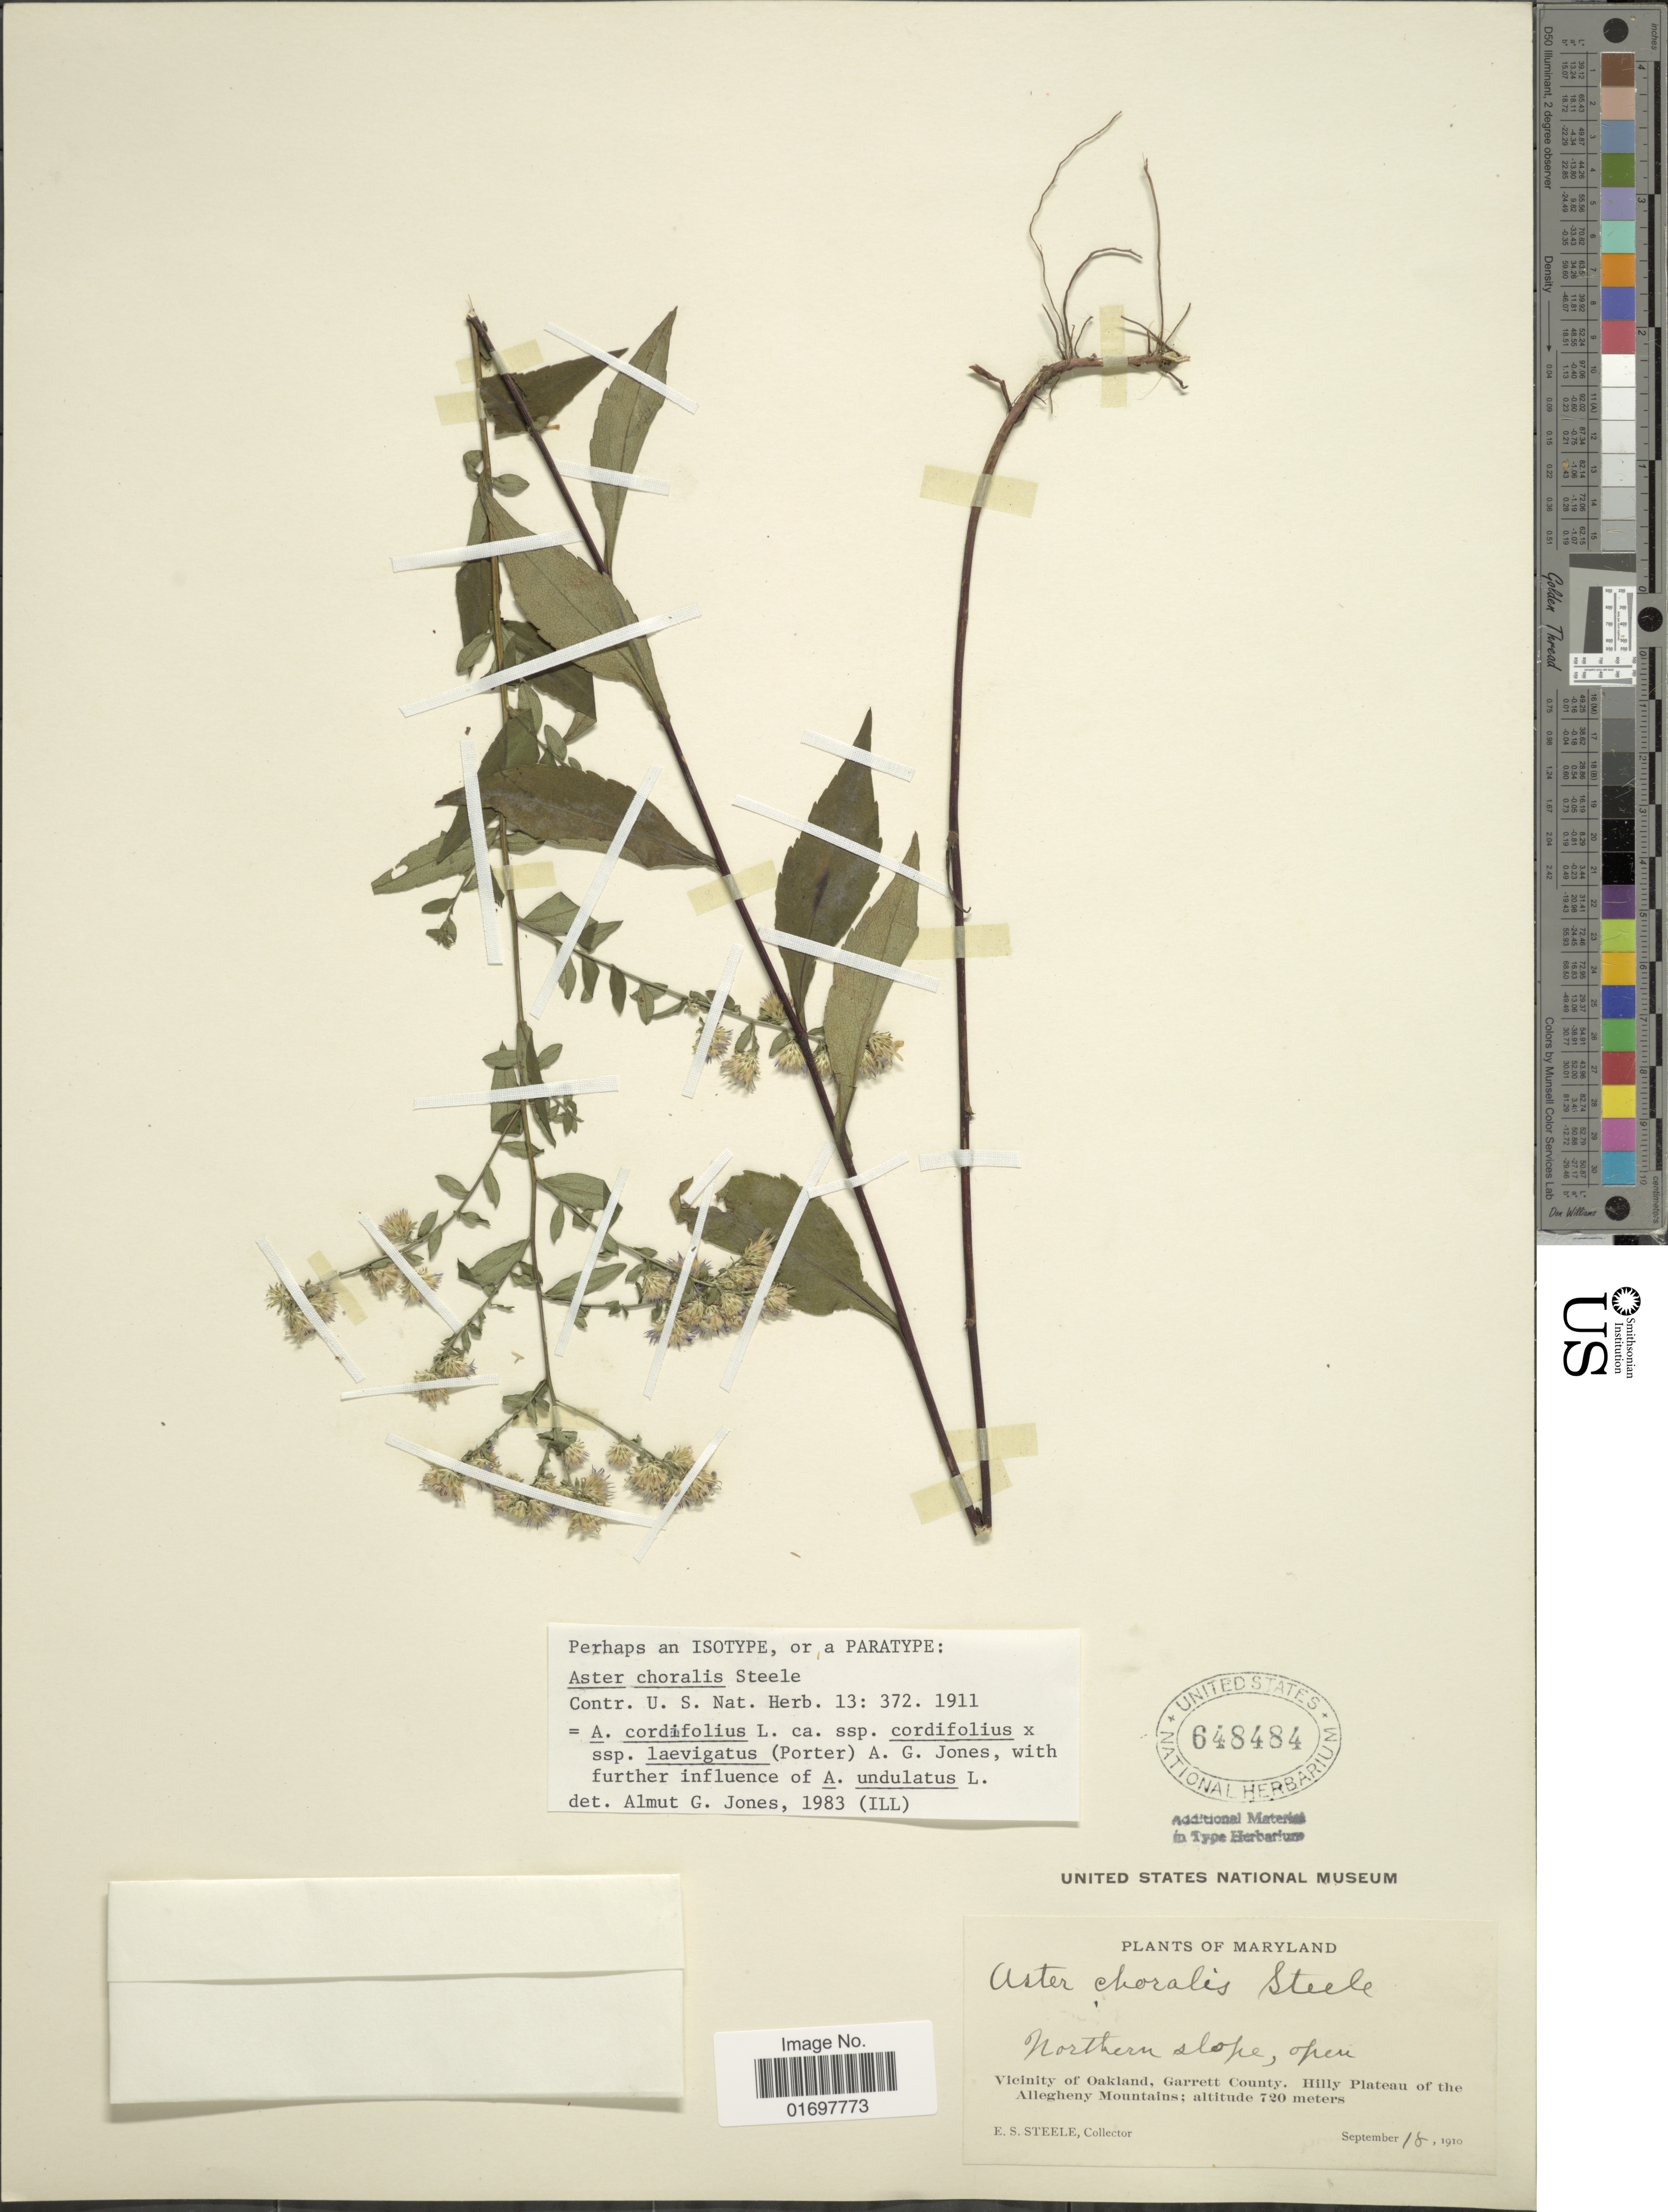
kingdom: Plantae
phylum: Tracheophyta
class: Magnoliopsida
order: Asterales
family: Asteraceae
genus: Aster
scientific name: Aster choralis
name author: E.S. Steele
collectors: E. Steele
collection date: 1910-09-18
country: United States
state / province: Maryland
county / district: Garrett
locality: Vicinity of Oakland, Garrett County, Hilly Plateau of the Allegheny Mountains.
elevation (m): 720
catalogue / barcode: US 648484